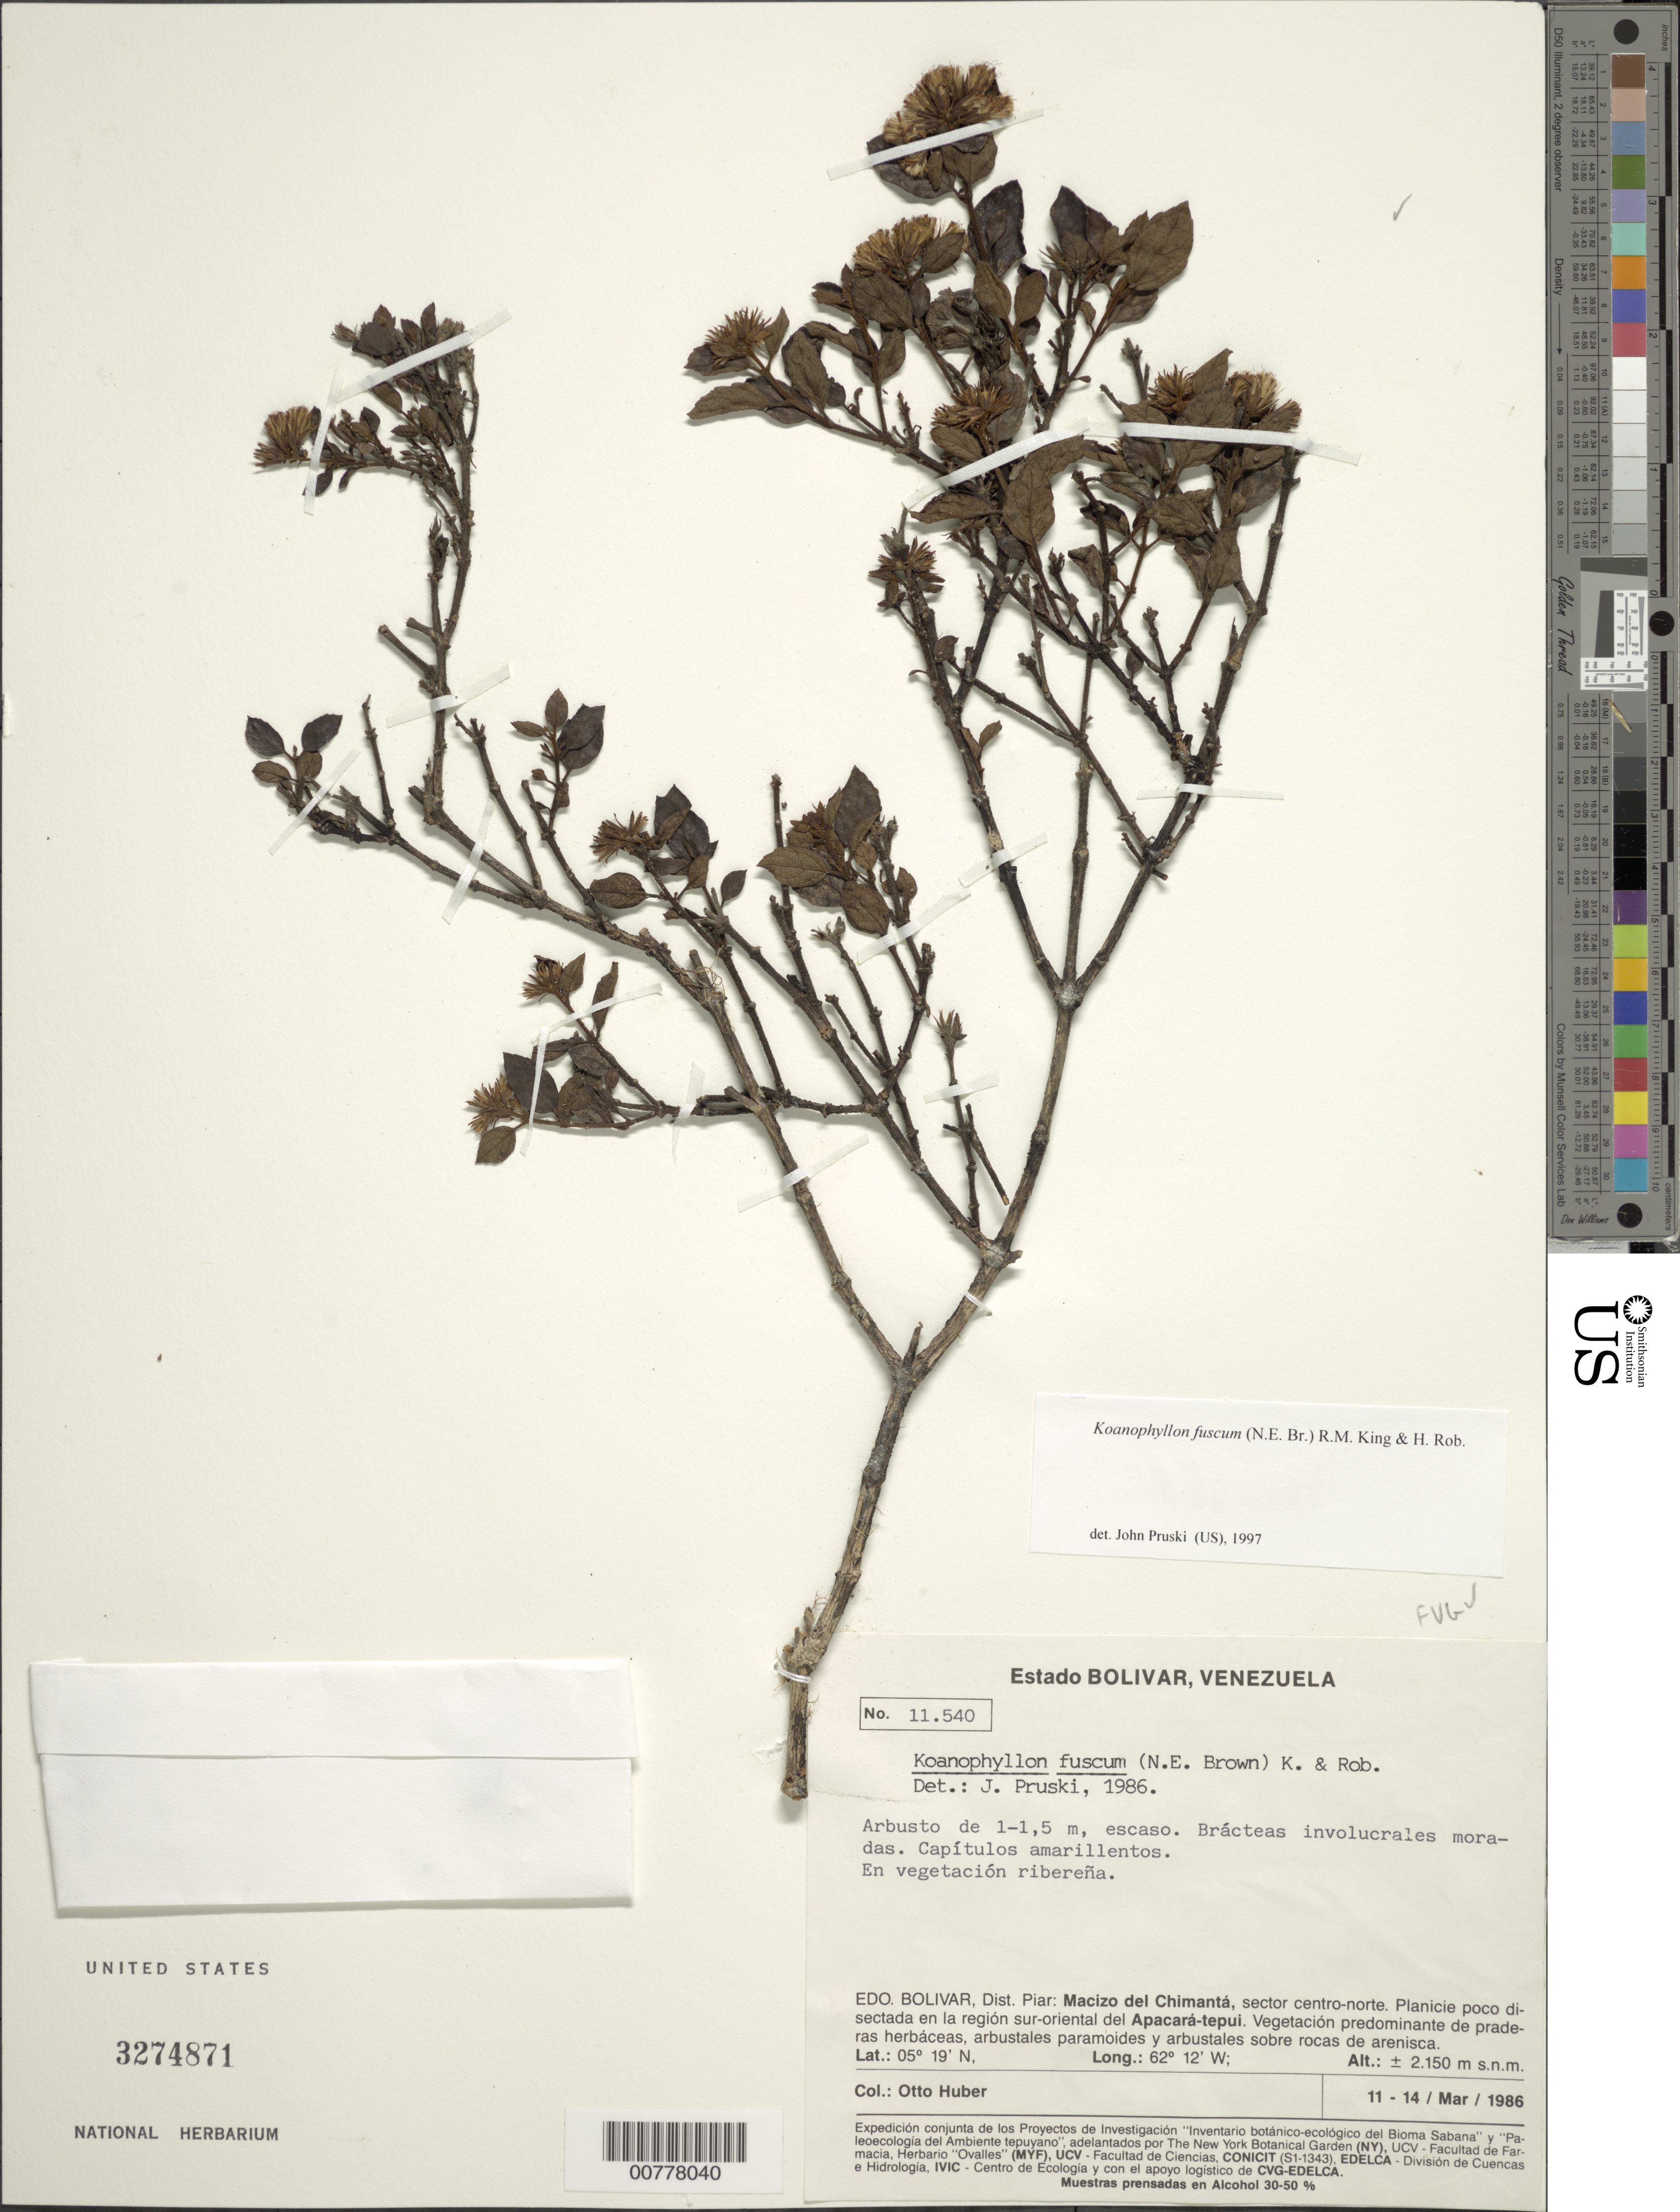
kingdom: Plantae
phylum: Tracheophyta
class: Magnoliopsida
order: Asterales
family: Asteraceae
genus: Koanophyllon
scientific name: Koanophyllon fuscum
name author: (N.E. Br.) R.M. King & H. Rob.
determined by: Pruski, J. F.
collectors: O. Huber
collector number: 11540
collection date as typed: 11-Mar-86 to 14-Mar-86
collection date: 1986-03-11/1986-03-14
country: Venezuela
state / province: Bolívar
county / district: Piar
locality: Macizo del Chimantá, sector centro-norte, sur-oriental del Apacará-tepuí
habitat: Vegetación riberena; vegetación predominante de praderas herbaceas, arbustales paramoides y arbustales sobre rocas de arenisca.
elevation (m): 2150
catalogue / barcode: US 3274871